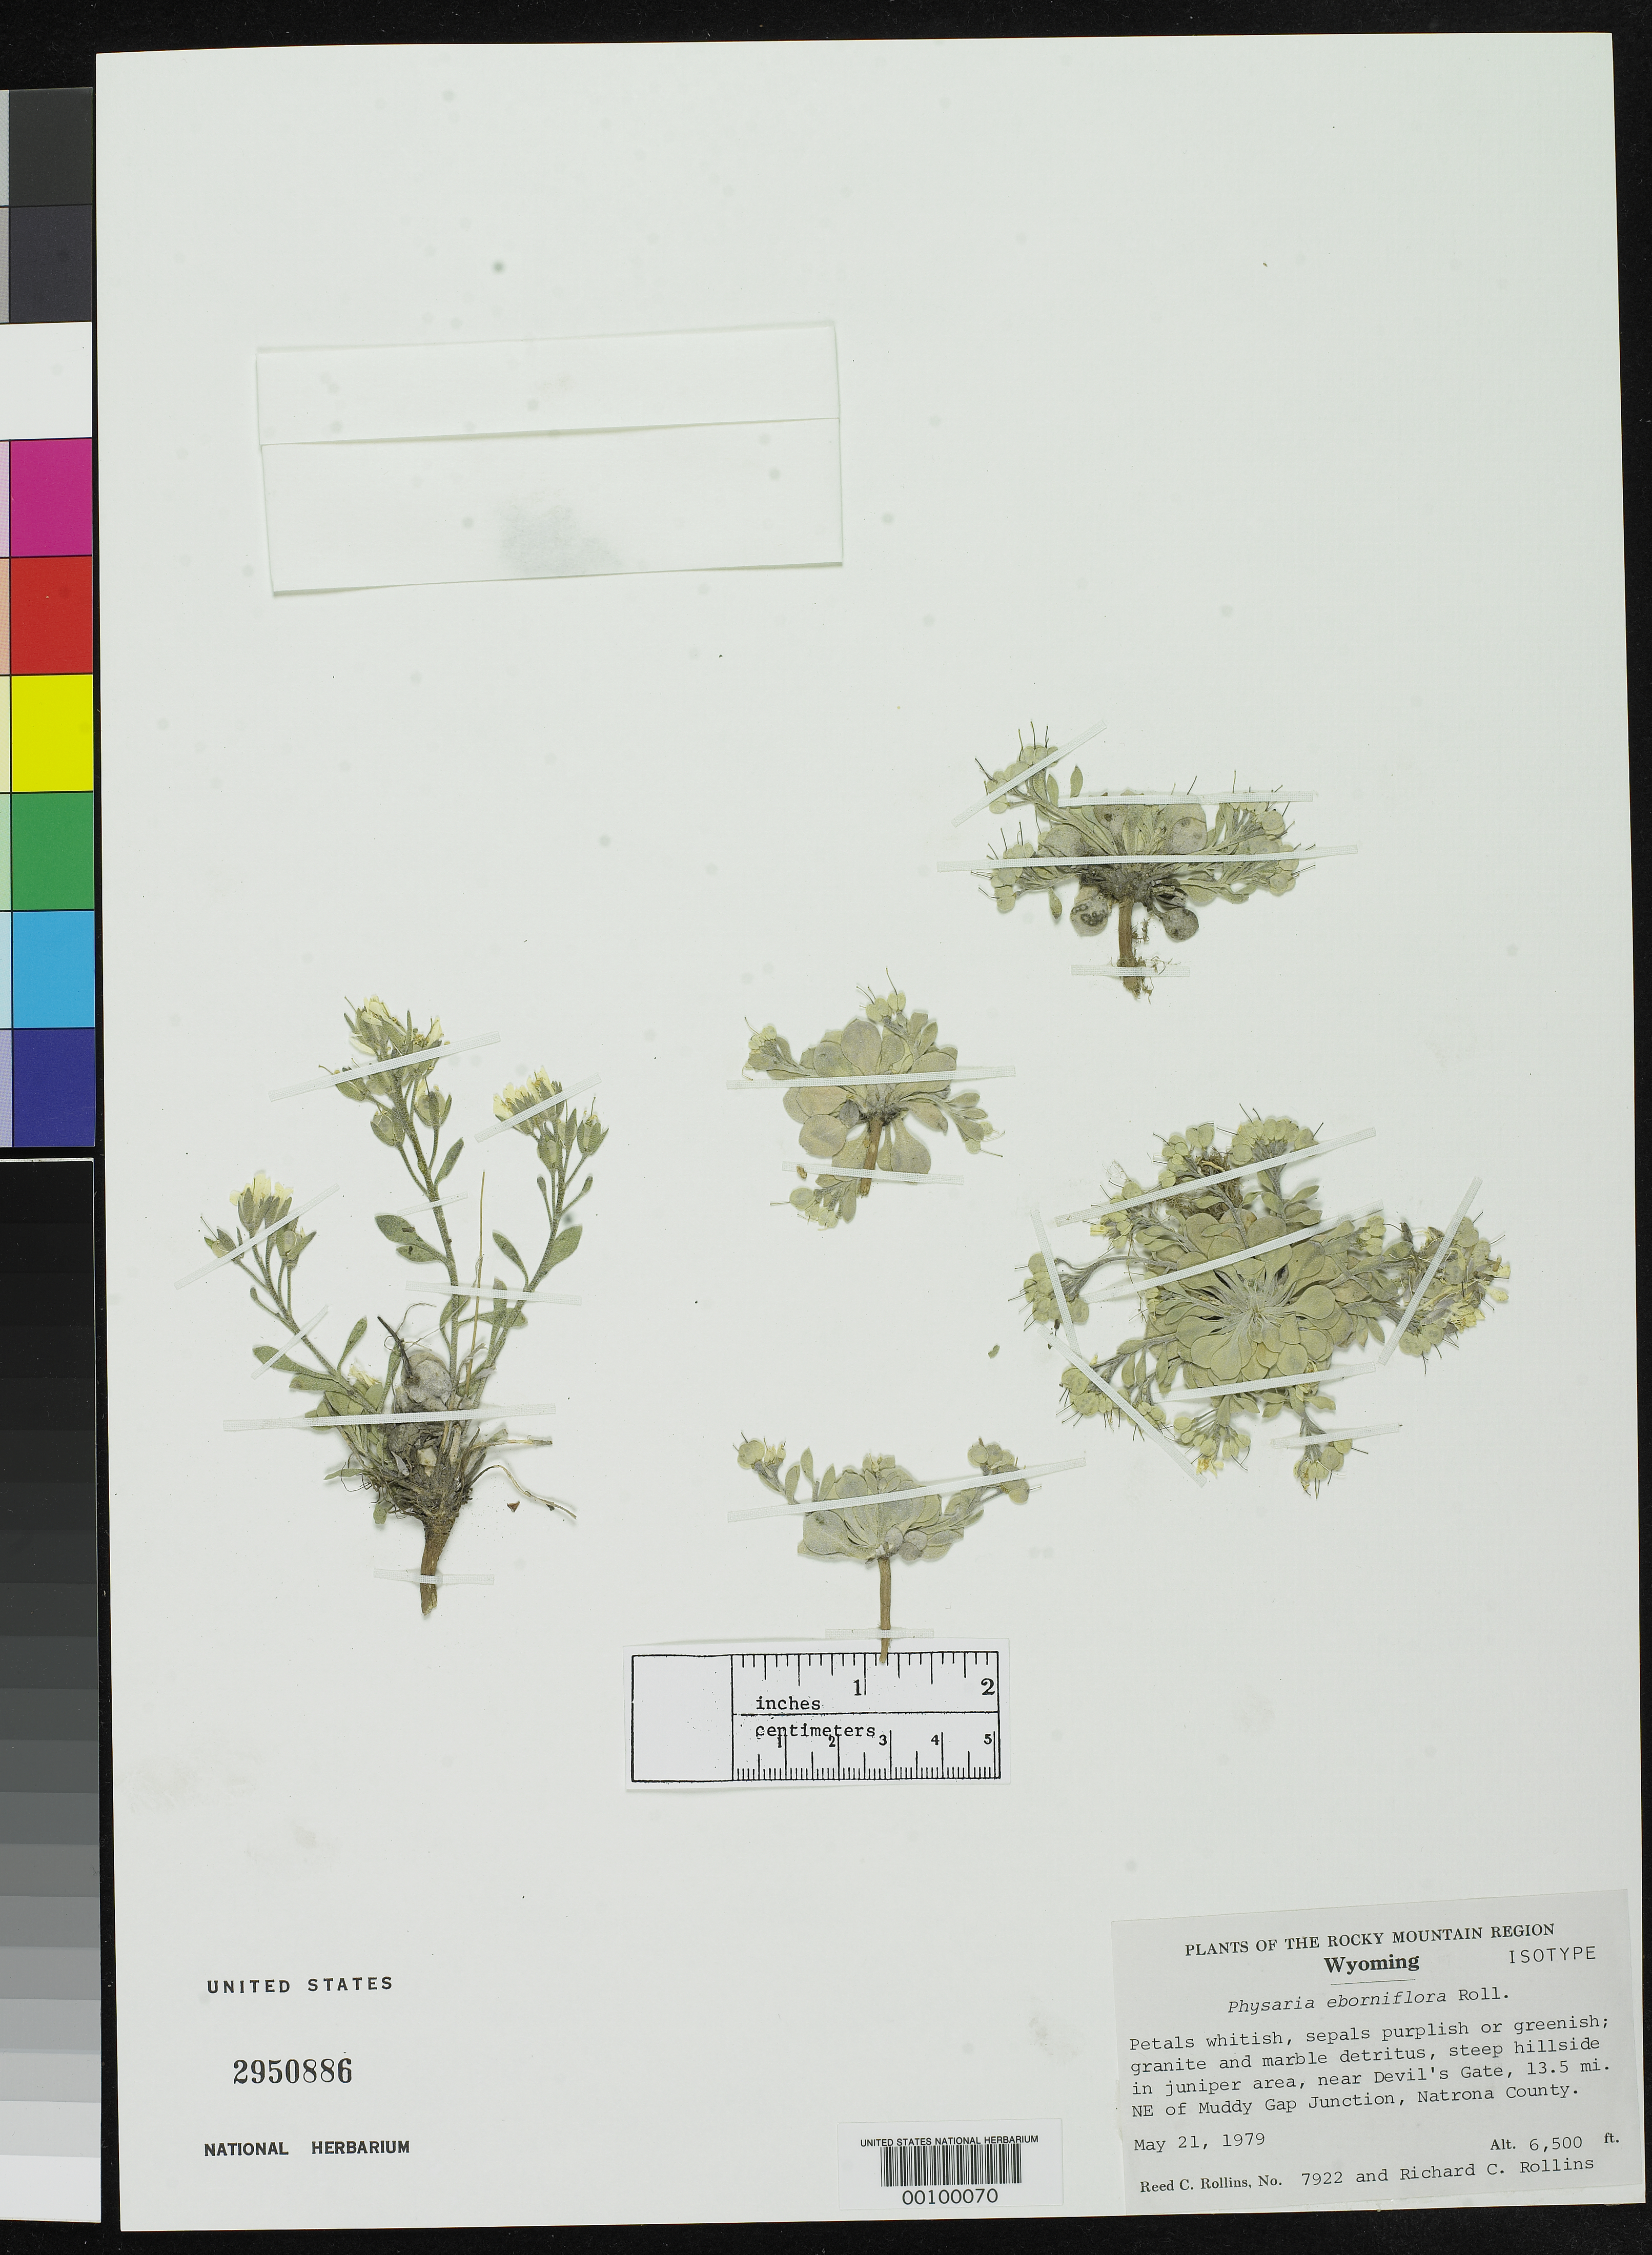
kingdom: Plantae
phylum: Tracheophyta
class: Magnoliopsida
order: Brassicales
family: Brassicaceae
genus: Physaria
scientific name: Physaria eburniflora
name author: Rollins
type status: Isotype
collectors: R. C. Rollins & R. C. Rollins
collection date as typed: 21 May 1979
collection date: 1979-05-21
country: United States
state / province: Wyoming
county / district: Natrona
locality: Near Devil's Gate, 13.5 mi NE of Muddy Gap Junction.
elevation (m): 1981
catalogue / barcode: US 2950886